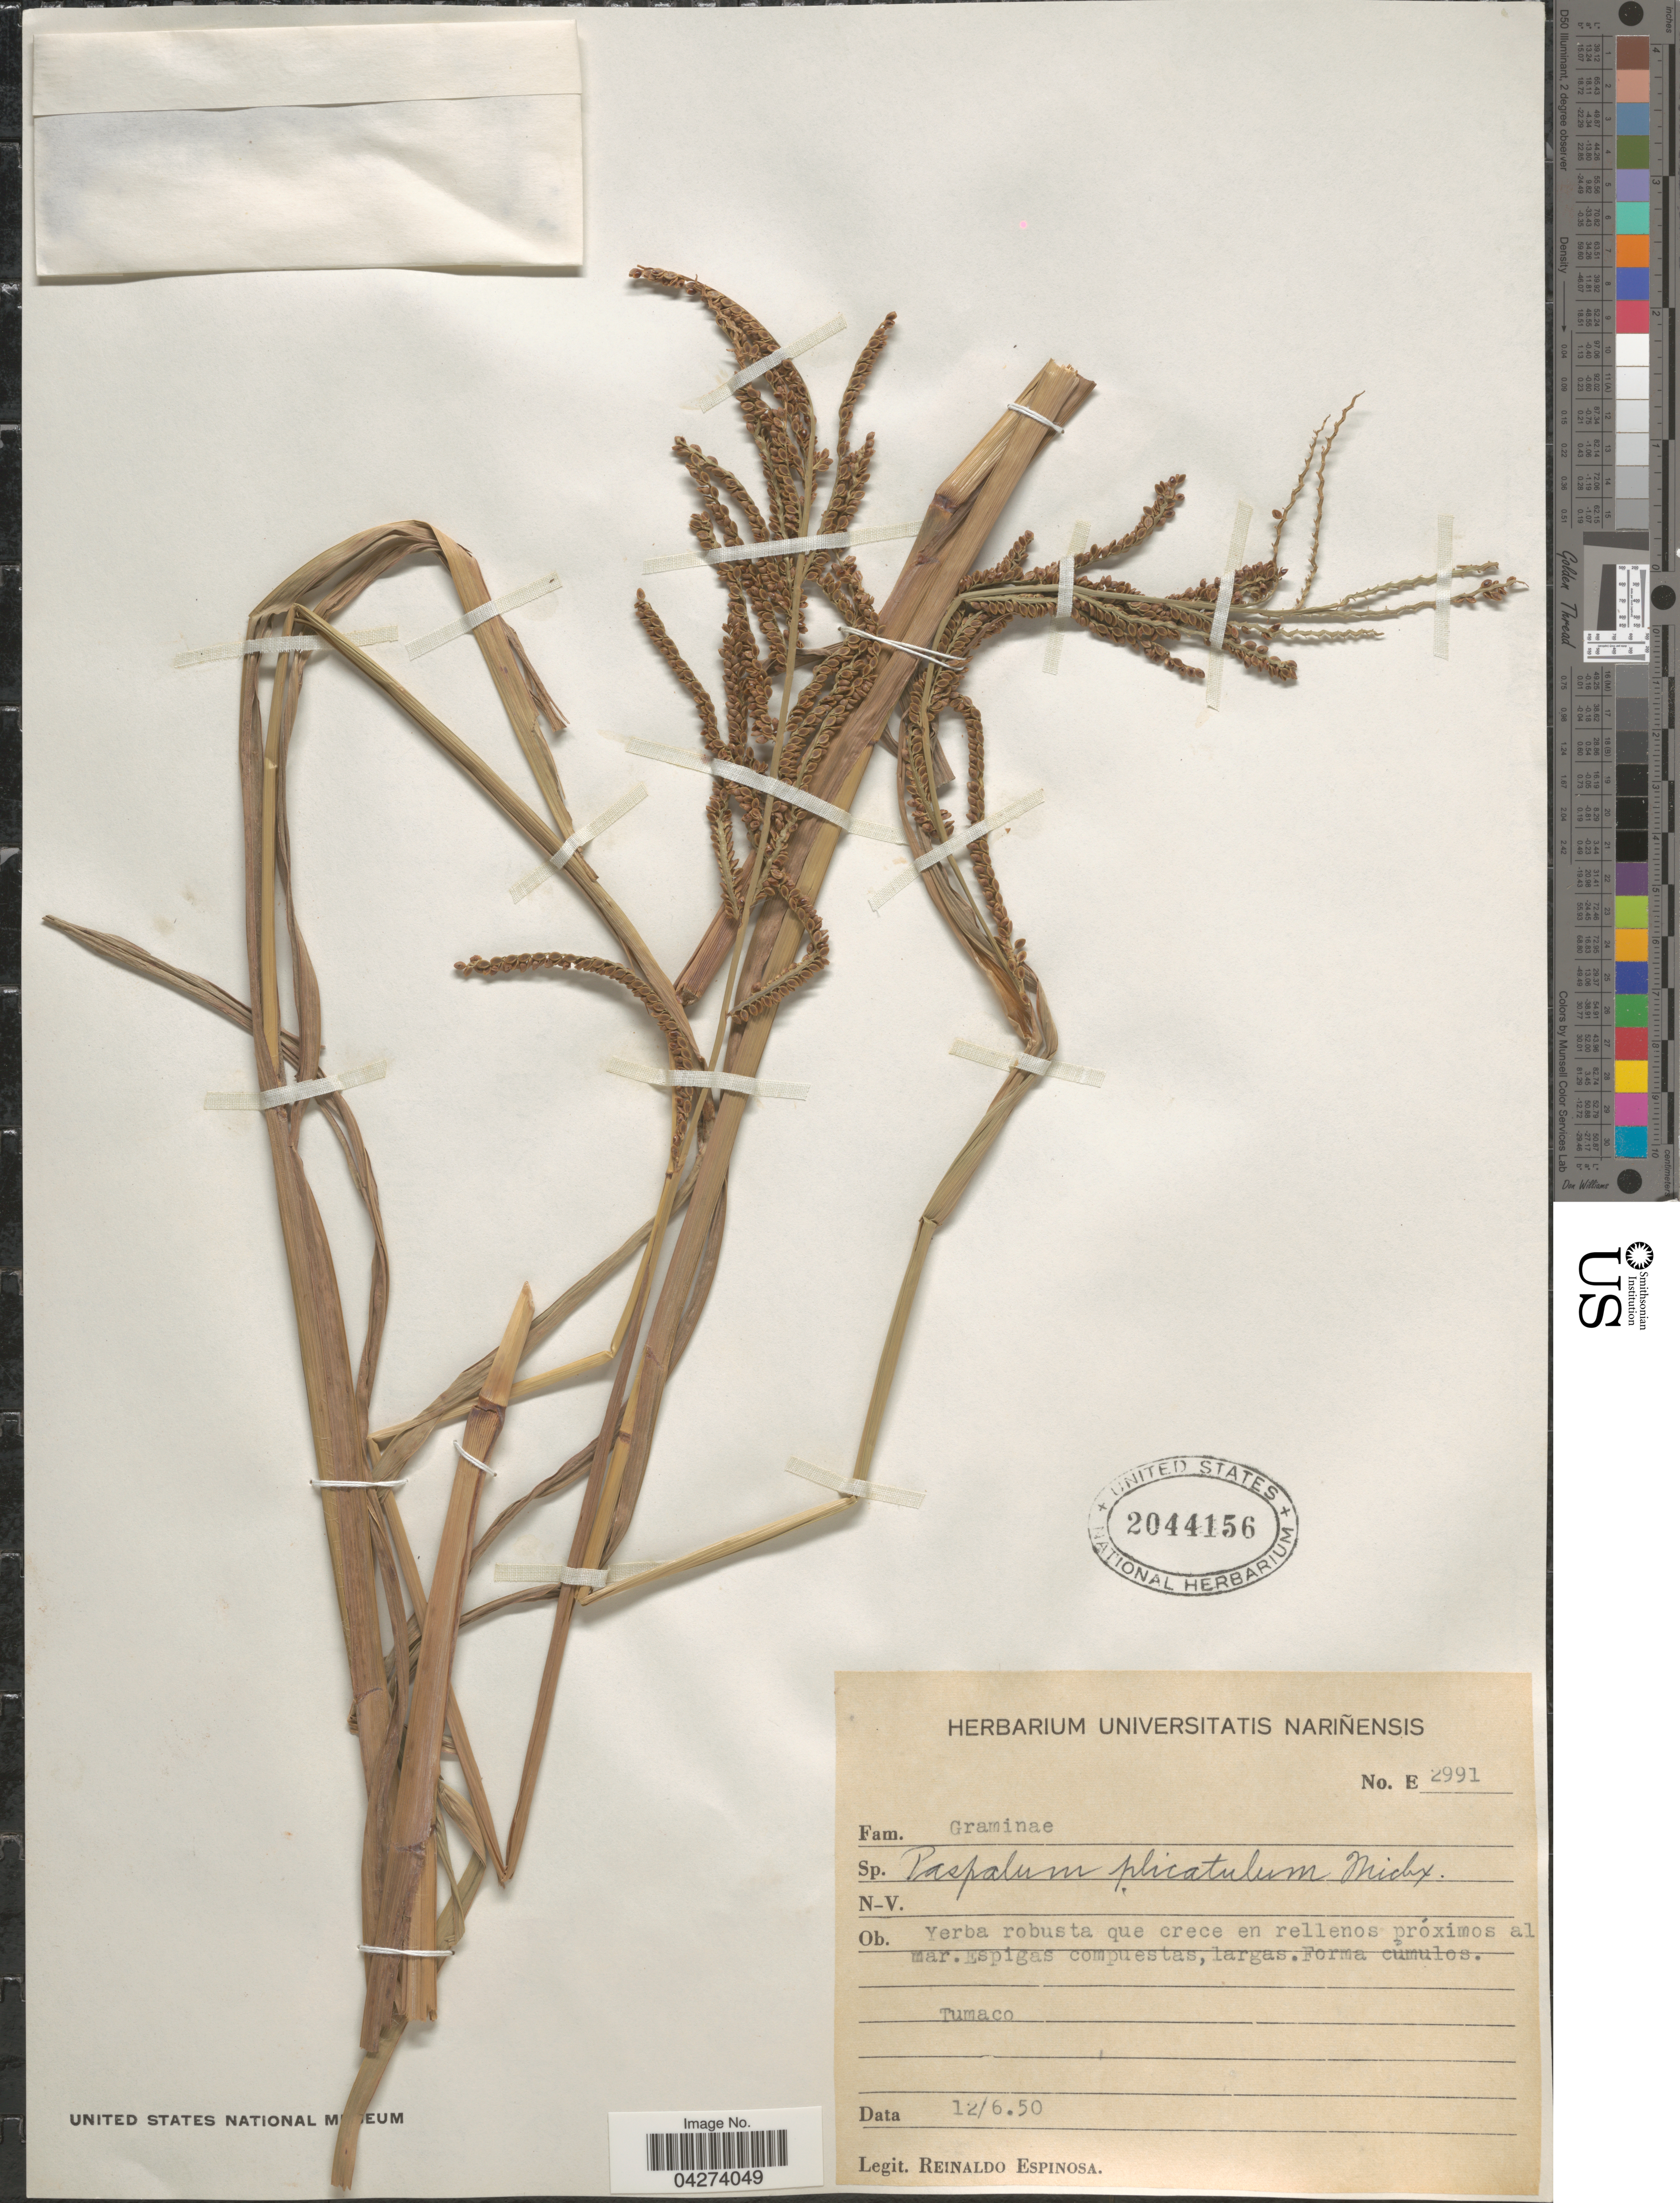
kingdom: Plantae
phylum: Tracheophyta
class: Liliopsida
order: Poales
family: Poaceae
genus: Paspalum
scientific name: Paspalum plicatulum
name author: Michx.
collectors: R. Espinosa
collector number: E2991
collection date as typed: Transcribed d/m/y: 12/6/50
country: Colombia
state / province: Nariño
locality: Yerba robusta que crece en rellenos próximos al mar. Espigas compuestas, largas. Forma cumulos. Tumaco.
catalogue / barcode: US 2044156